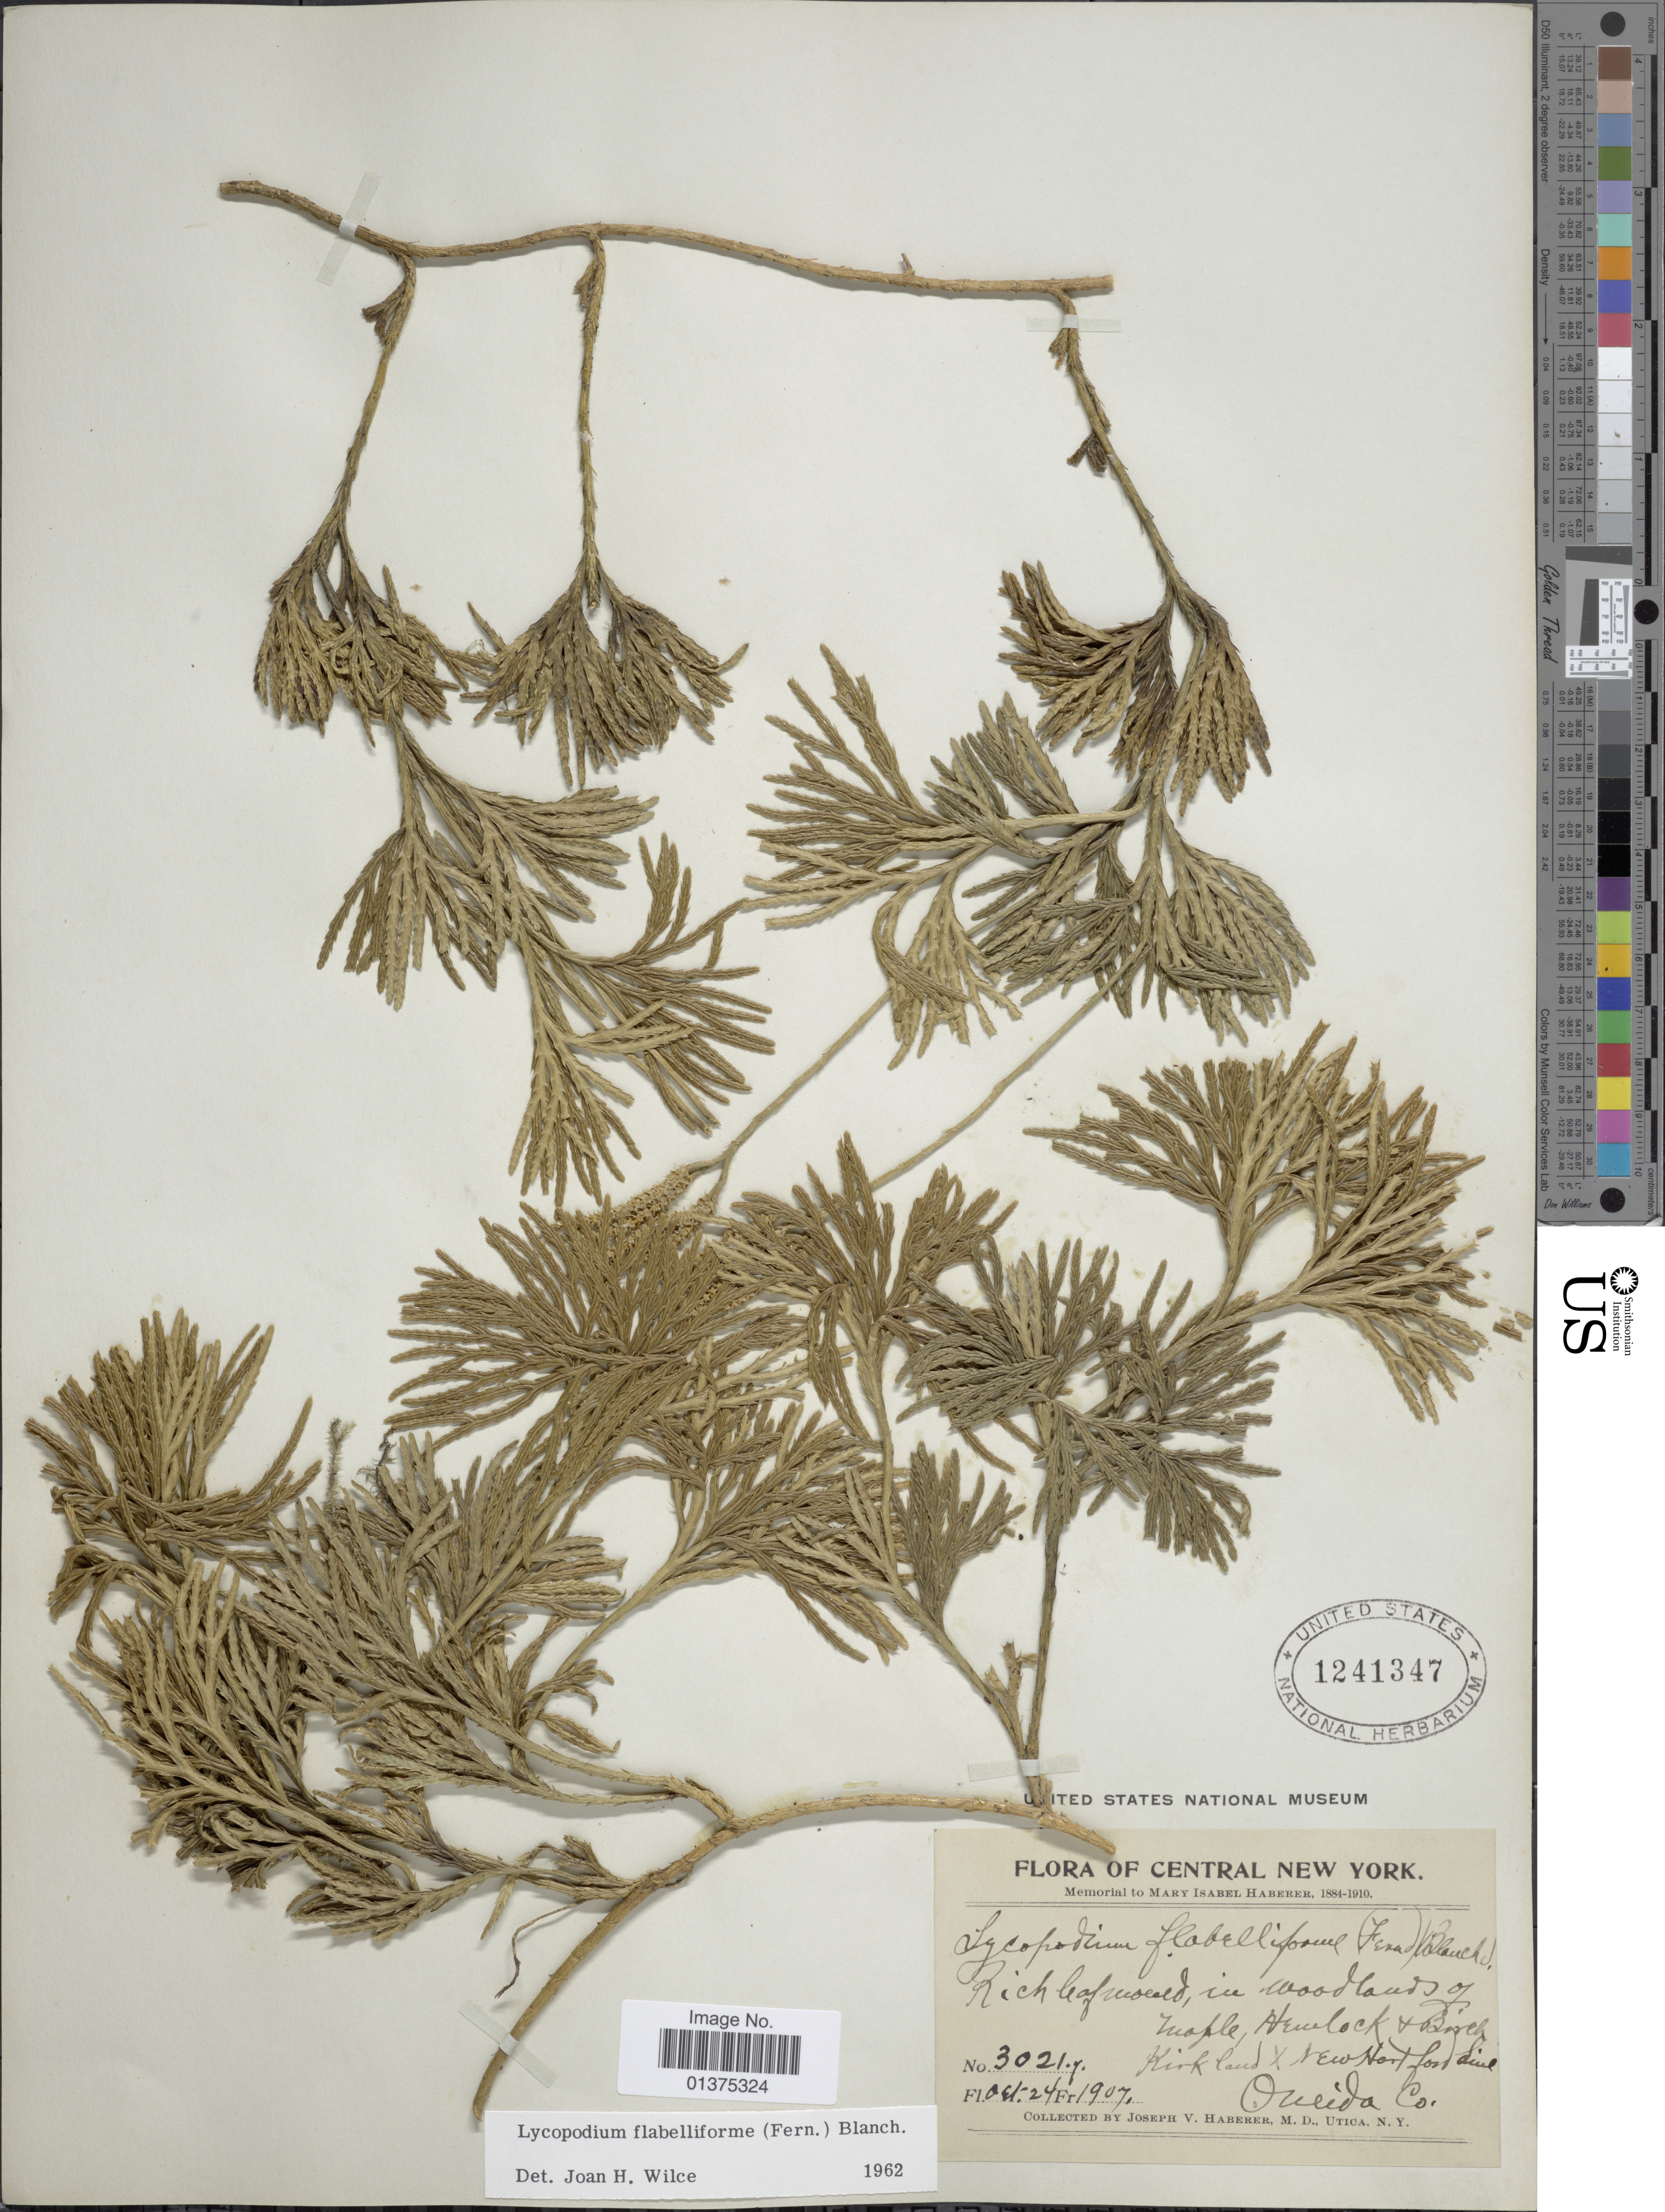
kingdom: Plantae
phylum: Tracheophyta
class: Lycopodiopsida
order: Lycopodiales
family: Lycopodiaceae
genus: Diphasiastrum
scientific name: Diphasiastrum digitatum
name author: (Dill. ex A. Braun) Holub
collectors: J. V. Haberer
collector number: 3021j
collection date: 1907-10-24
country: United States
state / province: New York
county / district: Oneida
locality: Central New York, Rich leafwood, in woodlands of Maple, hemlock Birch Kirkland x New Hartford Oneida Co.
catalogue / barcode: US 1241347